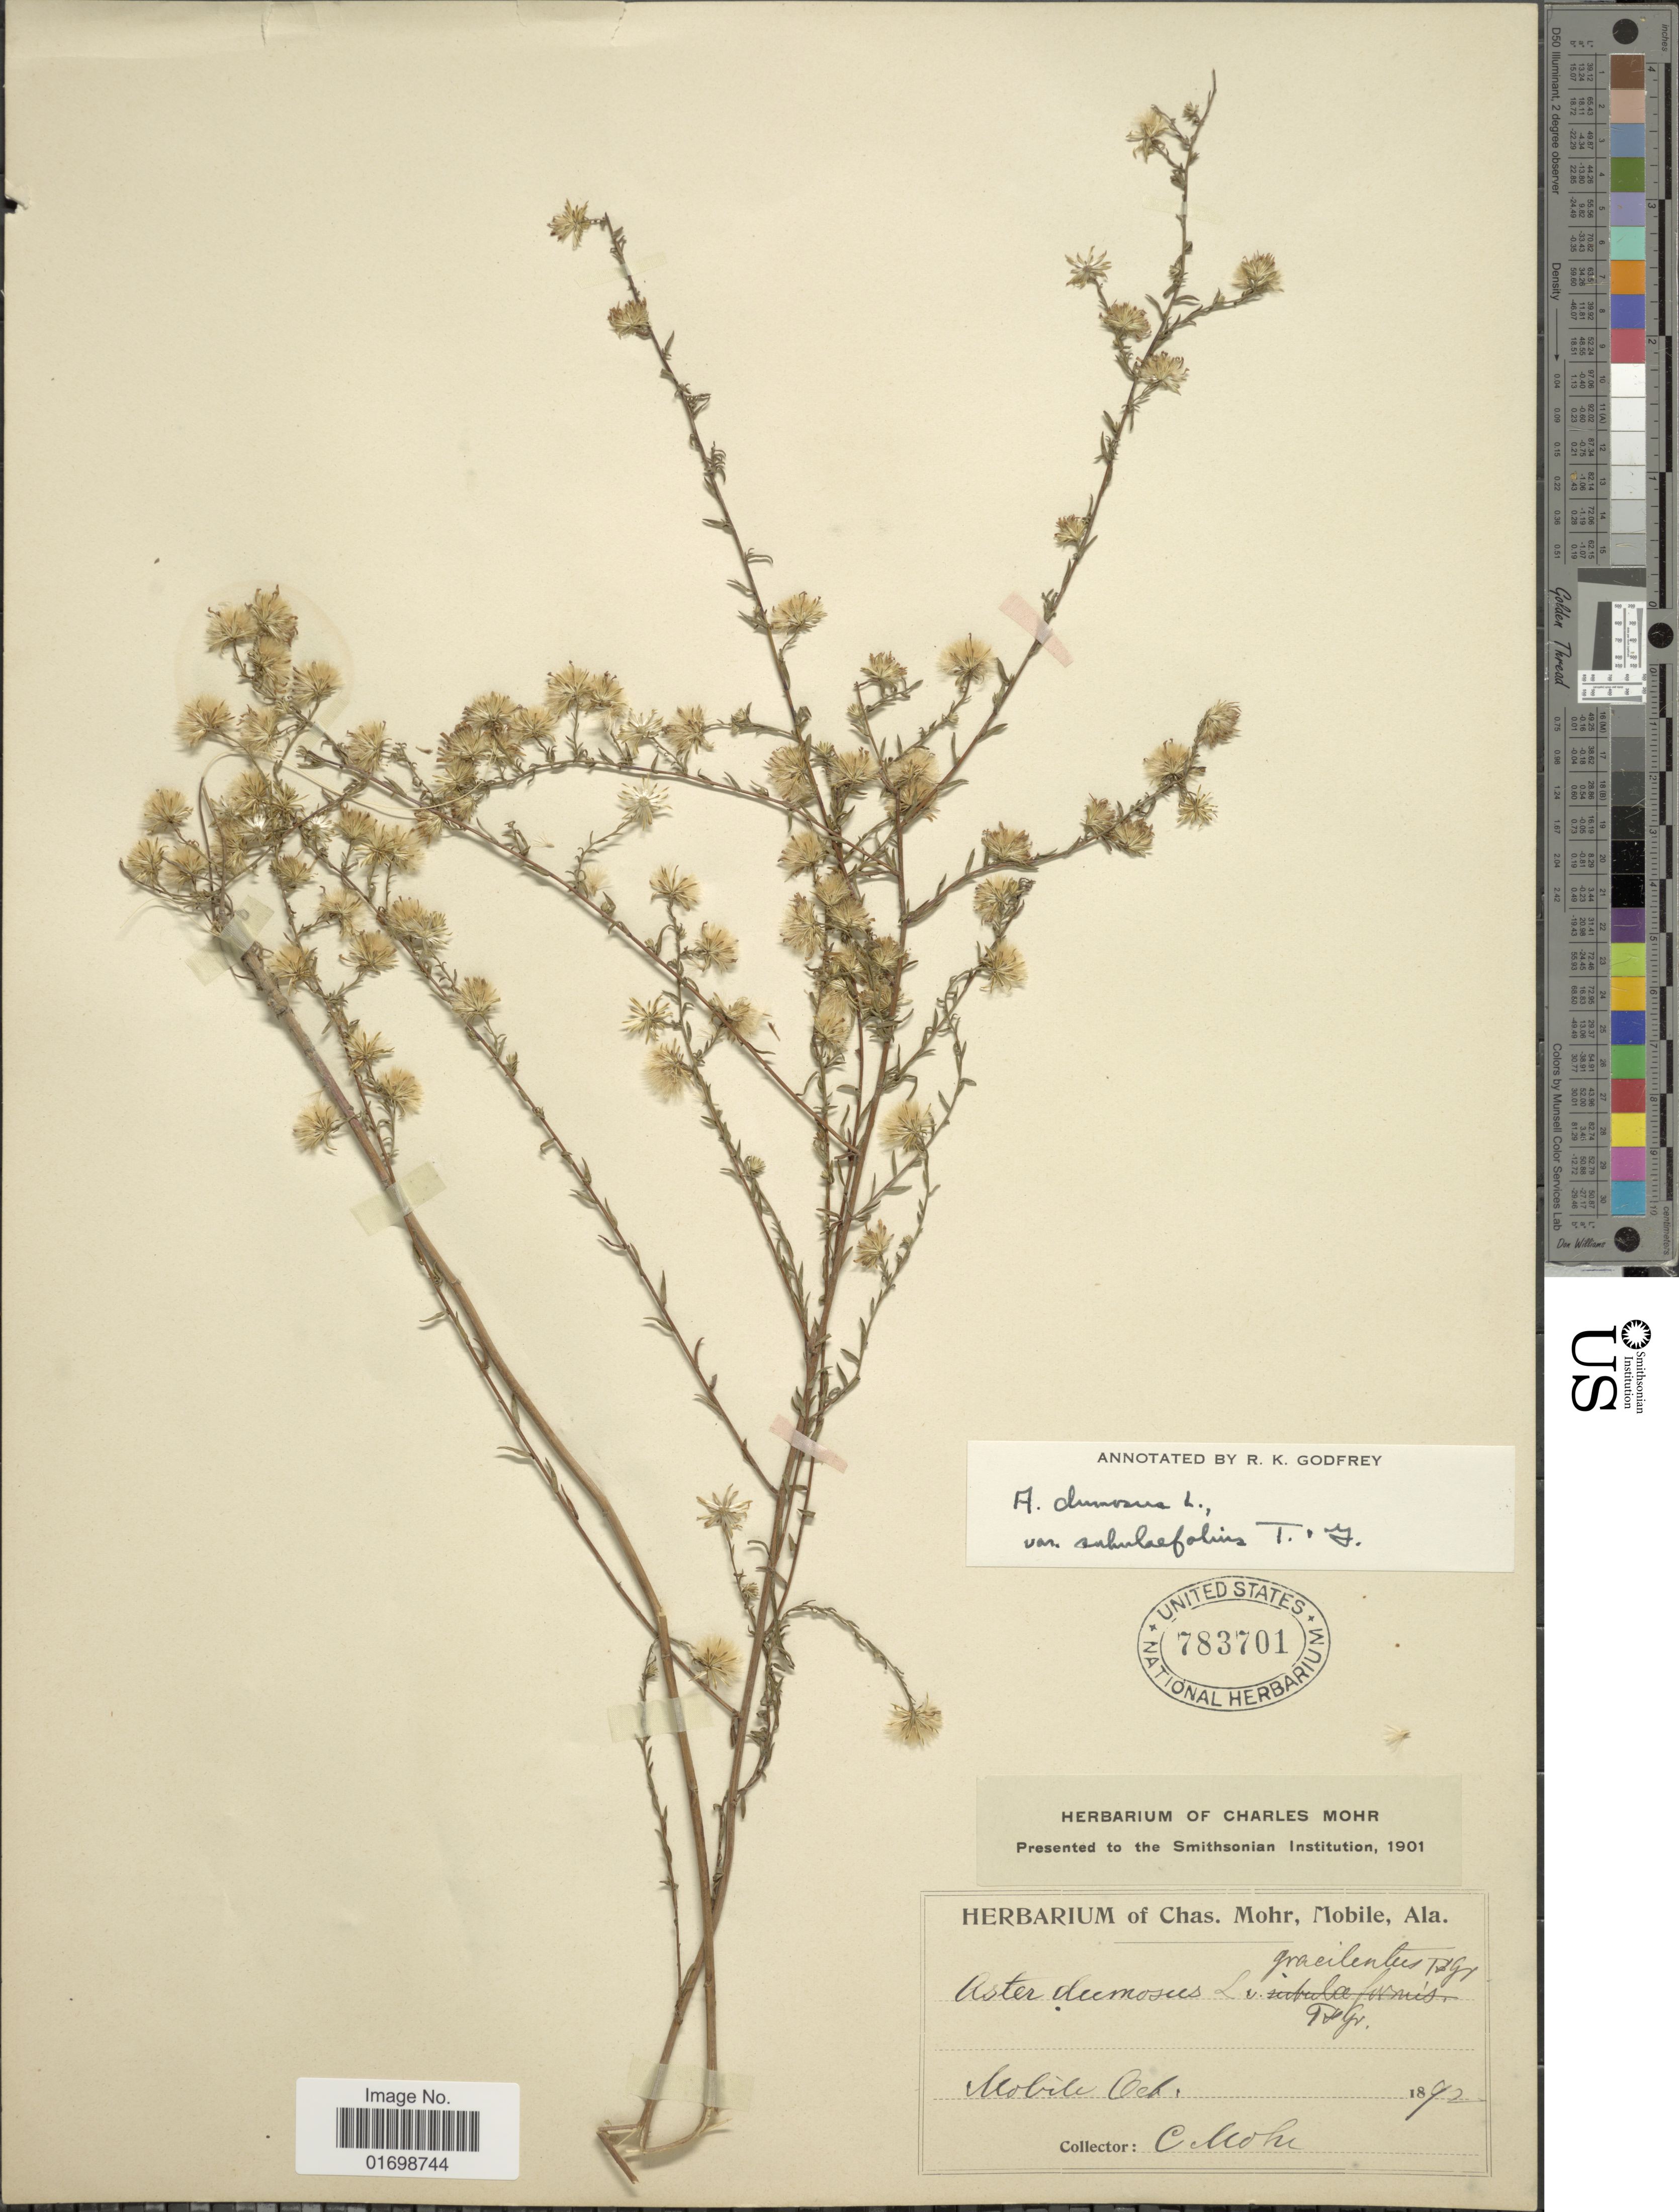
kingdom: Plantae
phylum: Tracheophyta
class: Magnoliopsida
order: Asterales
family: Asteraceae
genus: Symphyotrichum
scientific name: Symphyotrichum dumosum var. subulifolium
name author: (Torr. & A. Gray) G.L. Nesom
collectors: Mohr, C. T. (herbarium)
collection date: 1892-10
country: United States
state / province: Alabama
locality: Mobile.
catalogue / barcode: US 783701